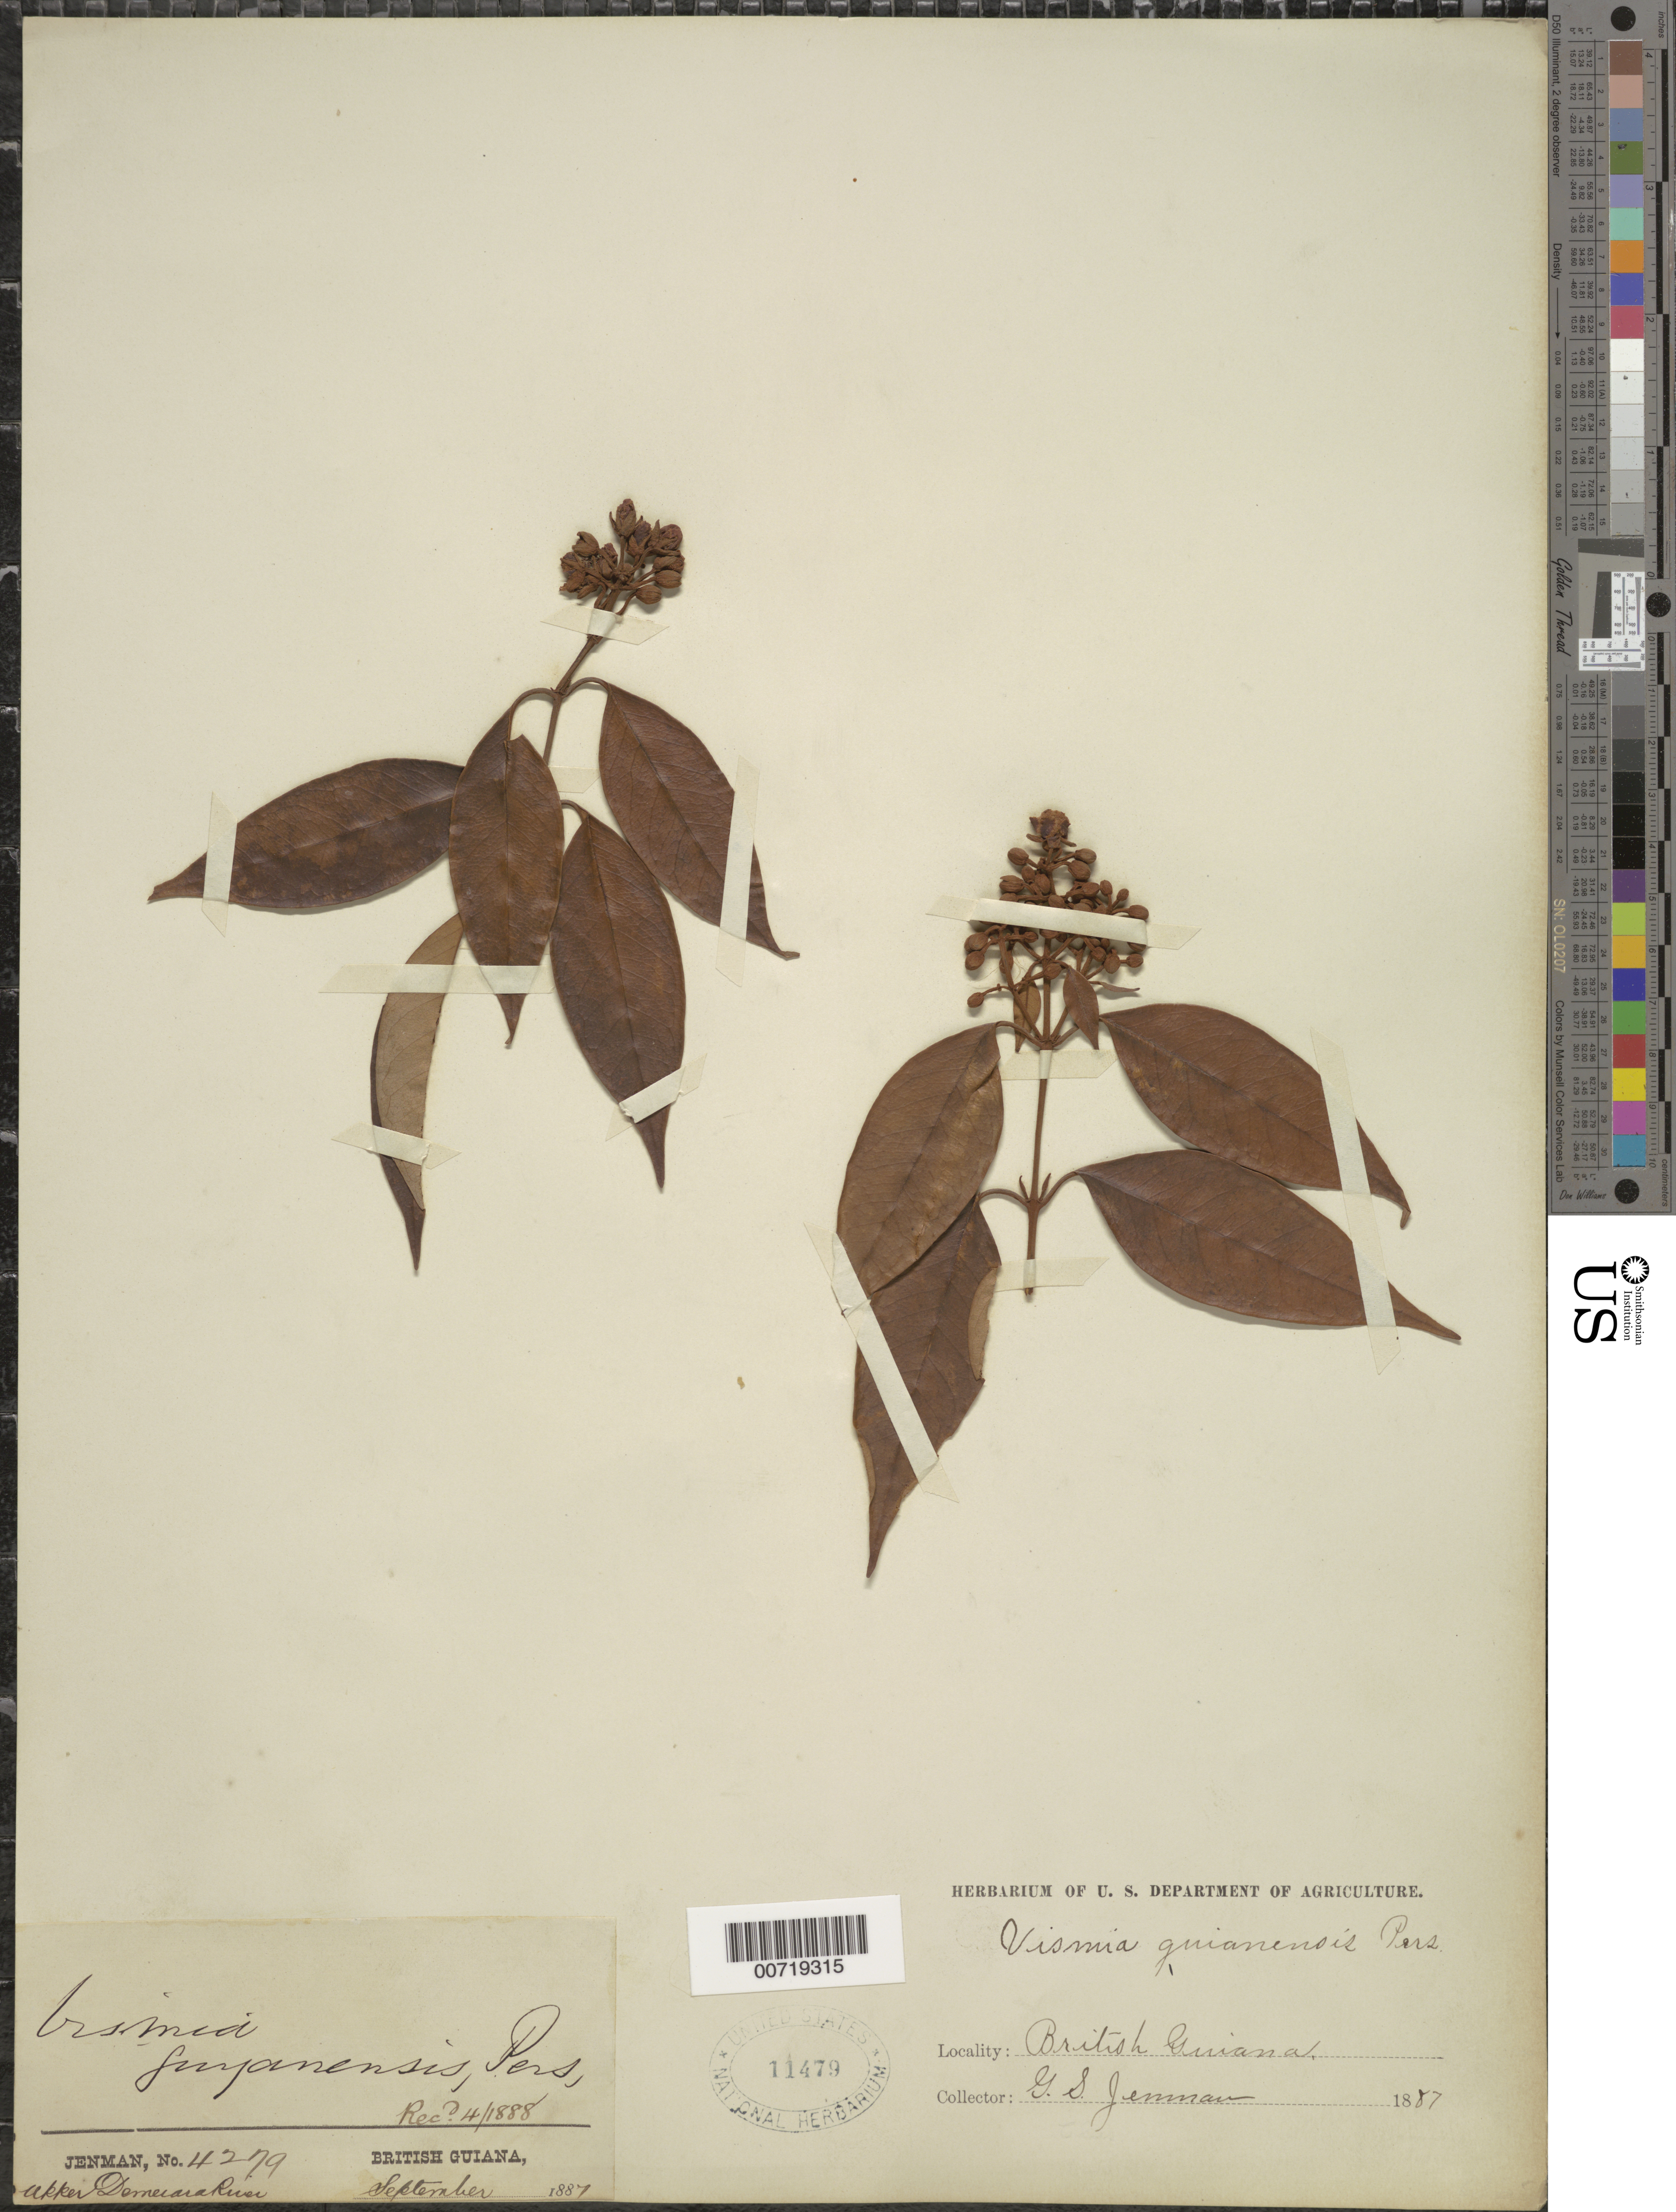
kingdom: Plantae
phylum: Tracheophyta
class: Magnoliopsida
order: Malpighiales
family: Hypericaceae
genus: Vismia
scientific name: Vismia guianensis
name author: (Aubl.) Pers.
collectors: G. S. Jenman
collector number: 4279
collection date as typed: September 1887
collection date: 1887-09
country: Guyana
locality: Demerara R., upper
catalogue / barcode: US 11479